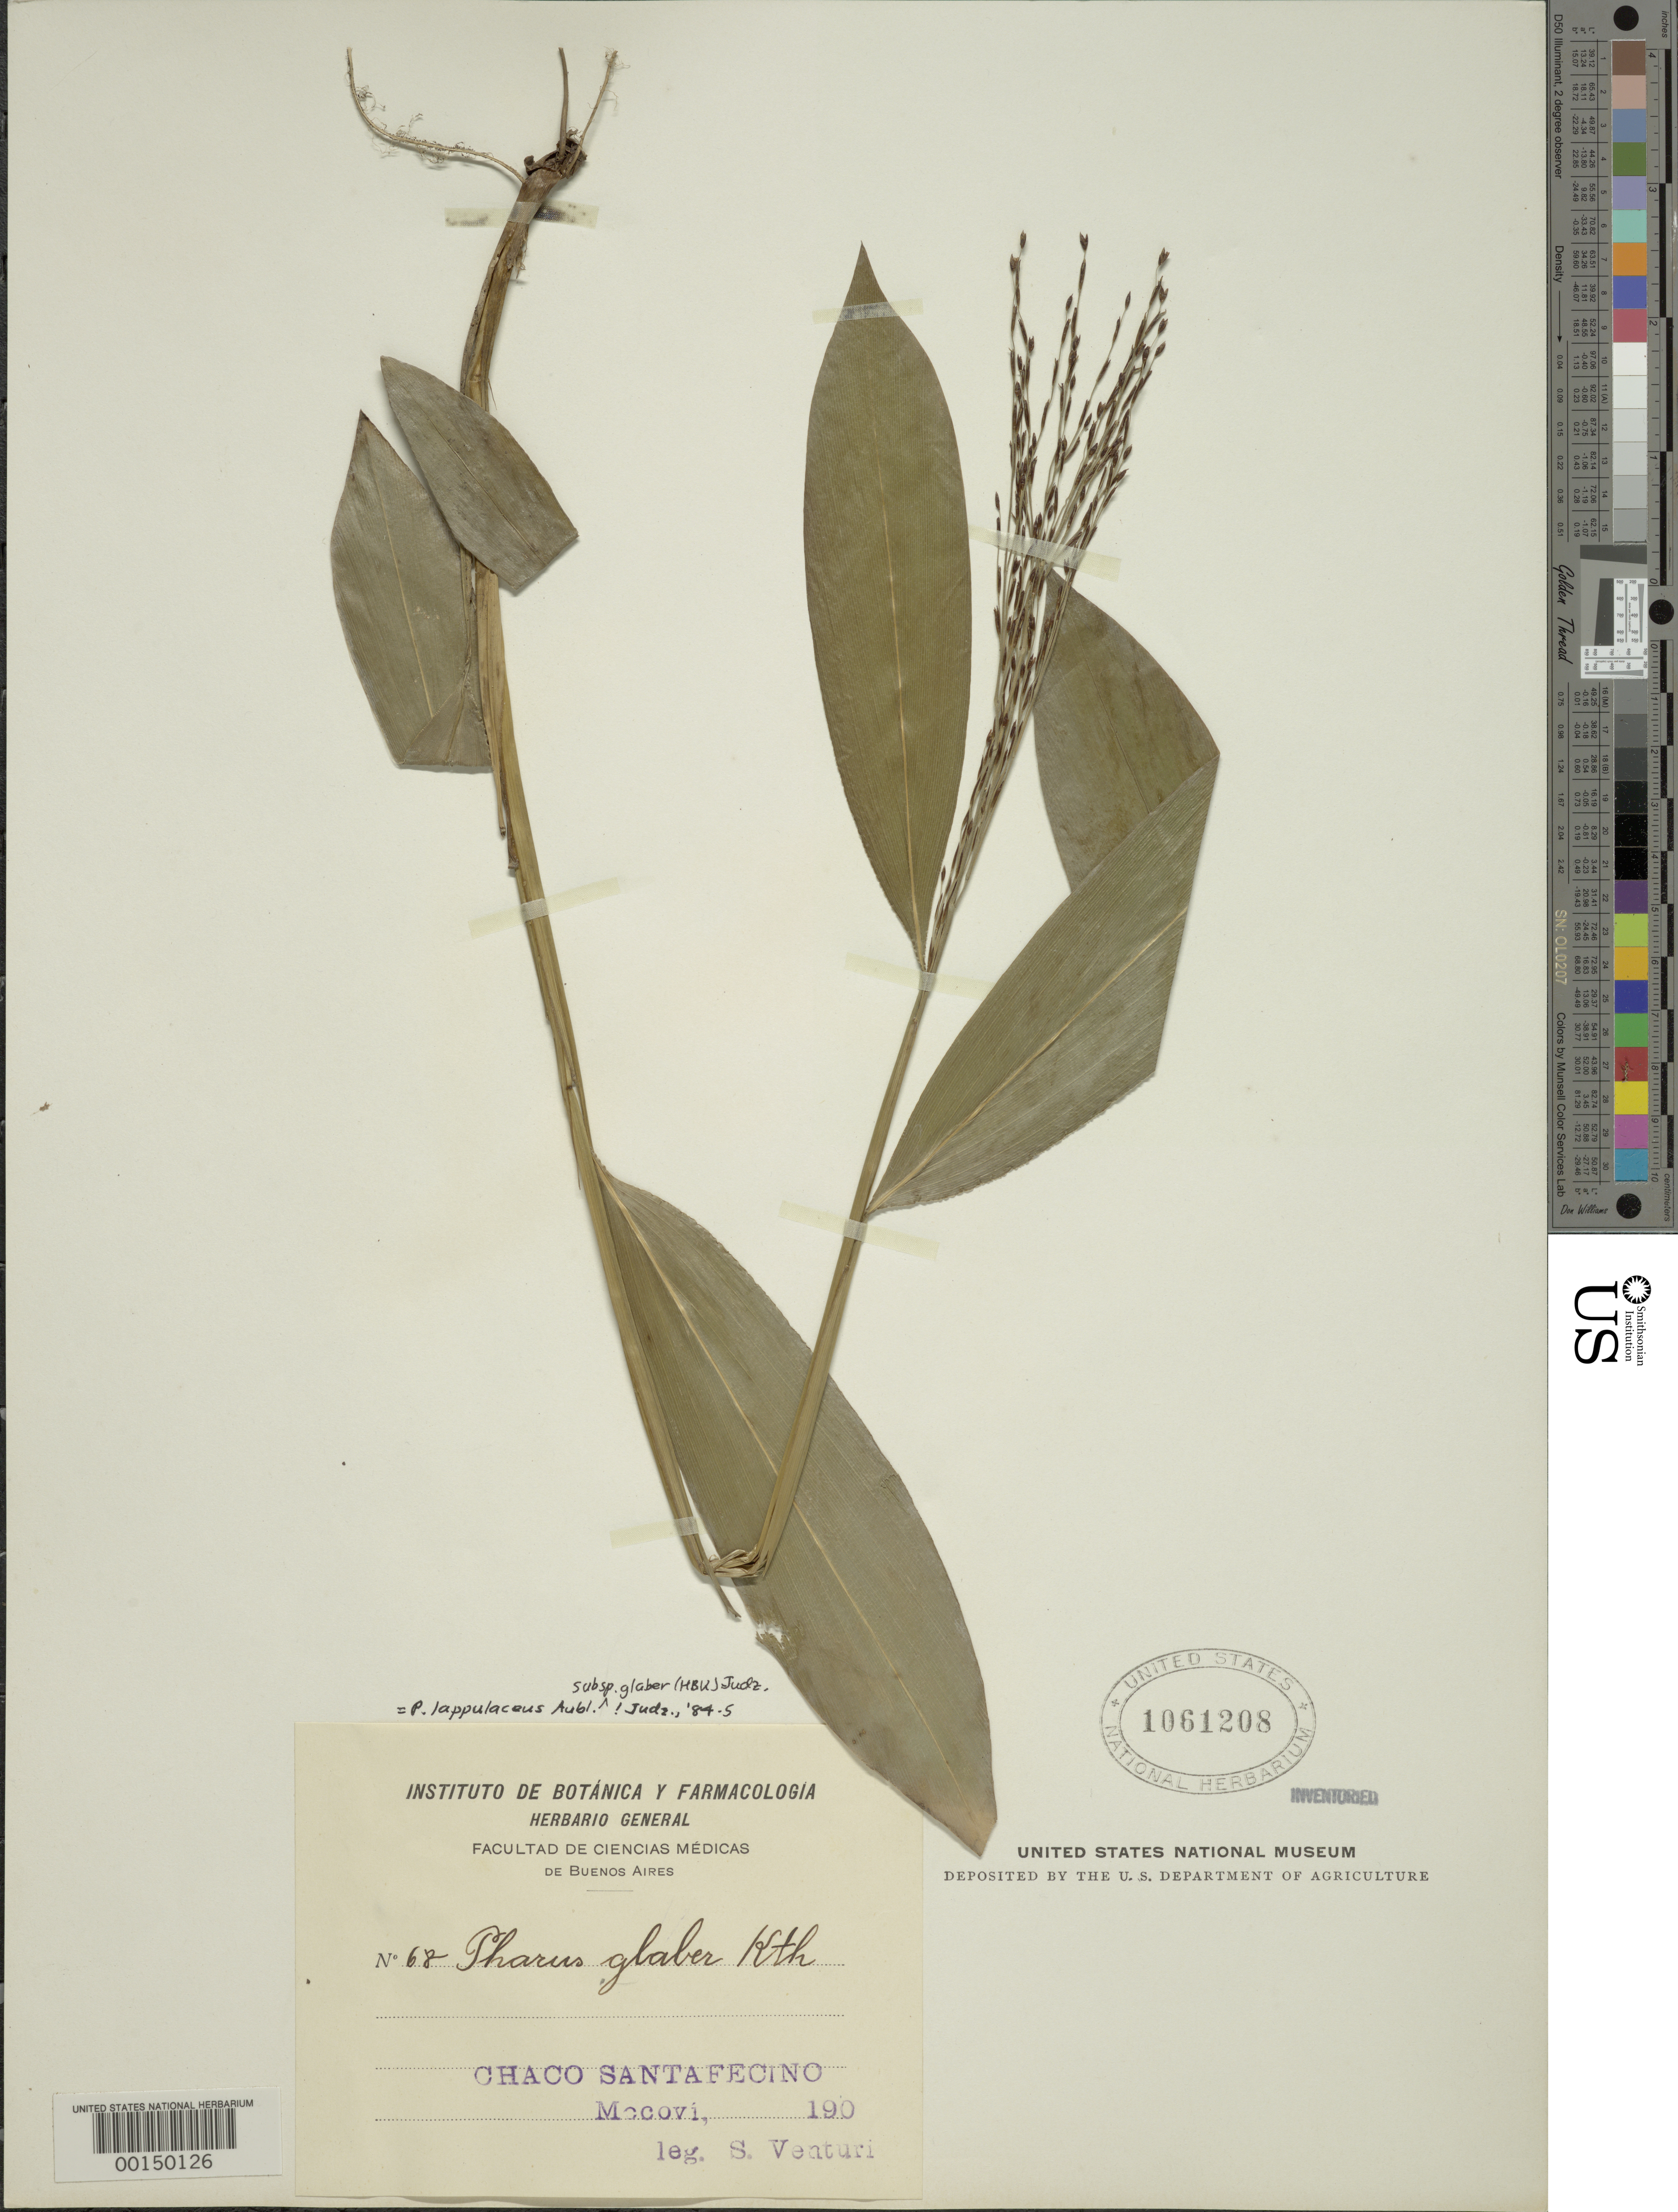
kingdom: Plantae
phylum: Tracheophyta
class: Liliopsida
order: Poales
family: Poaceae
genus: Pharus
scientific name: Pharus lappulaceus subsp. glaber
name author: (Kunth) Judz.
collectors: S. Venturi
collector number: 68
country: Argentina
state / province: Chaco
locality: Santa Fecino, Mocovi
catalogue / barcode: US 1061208